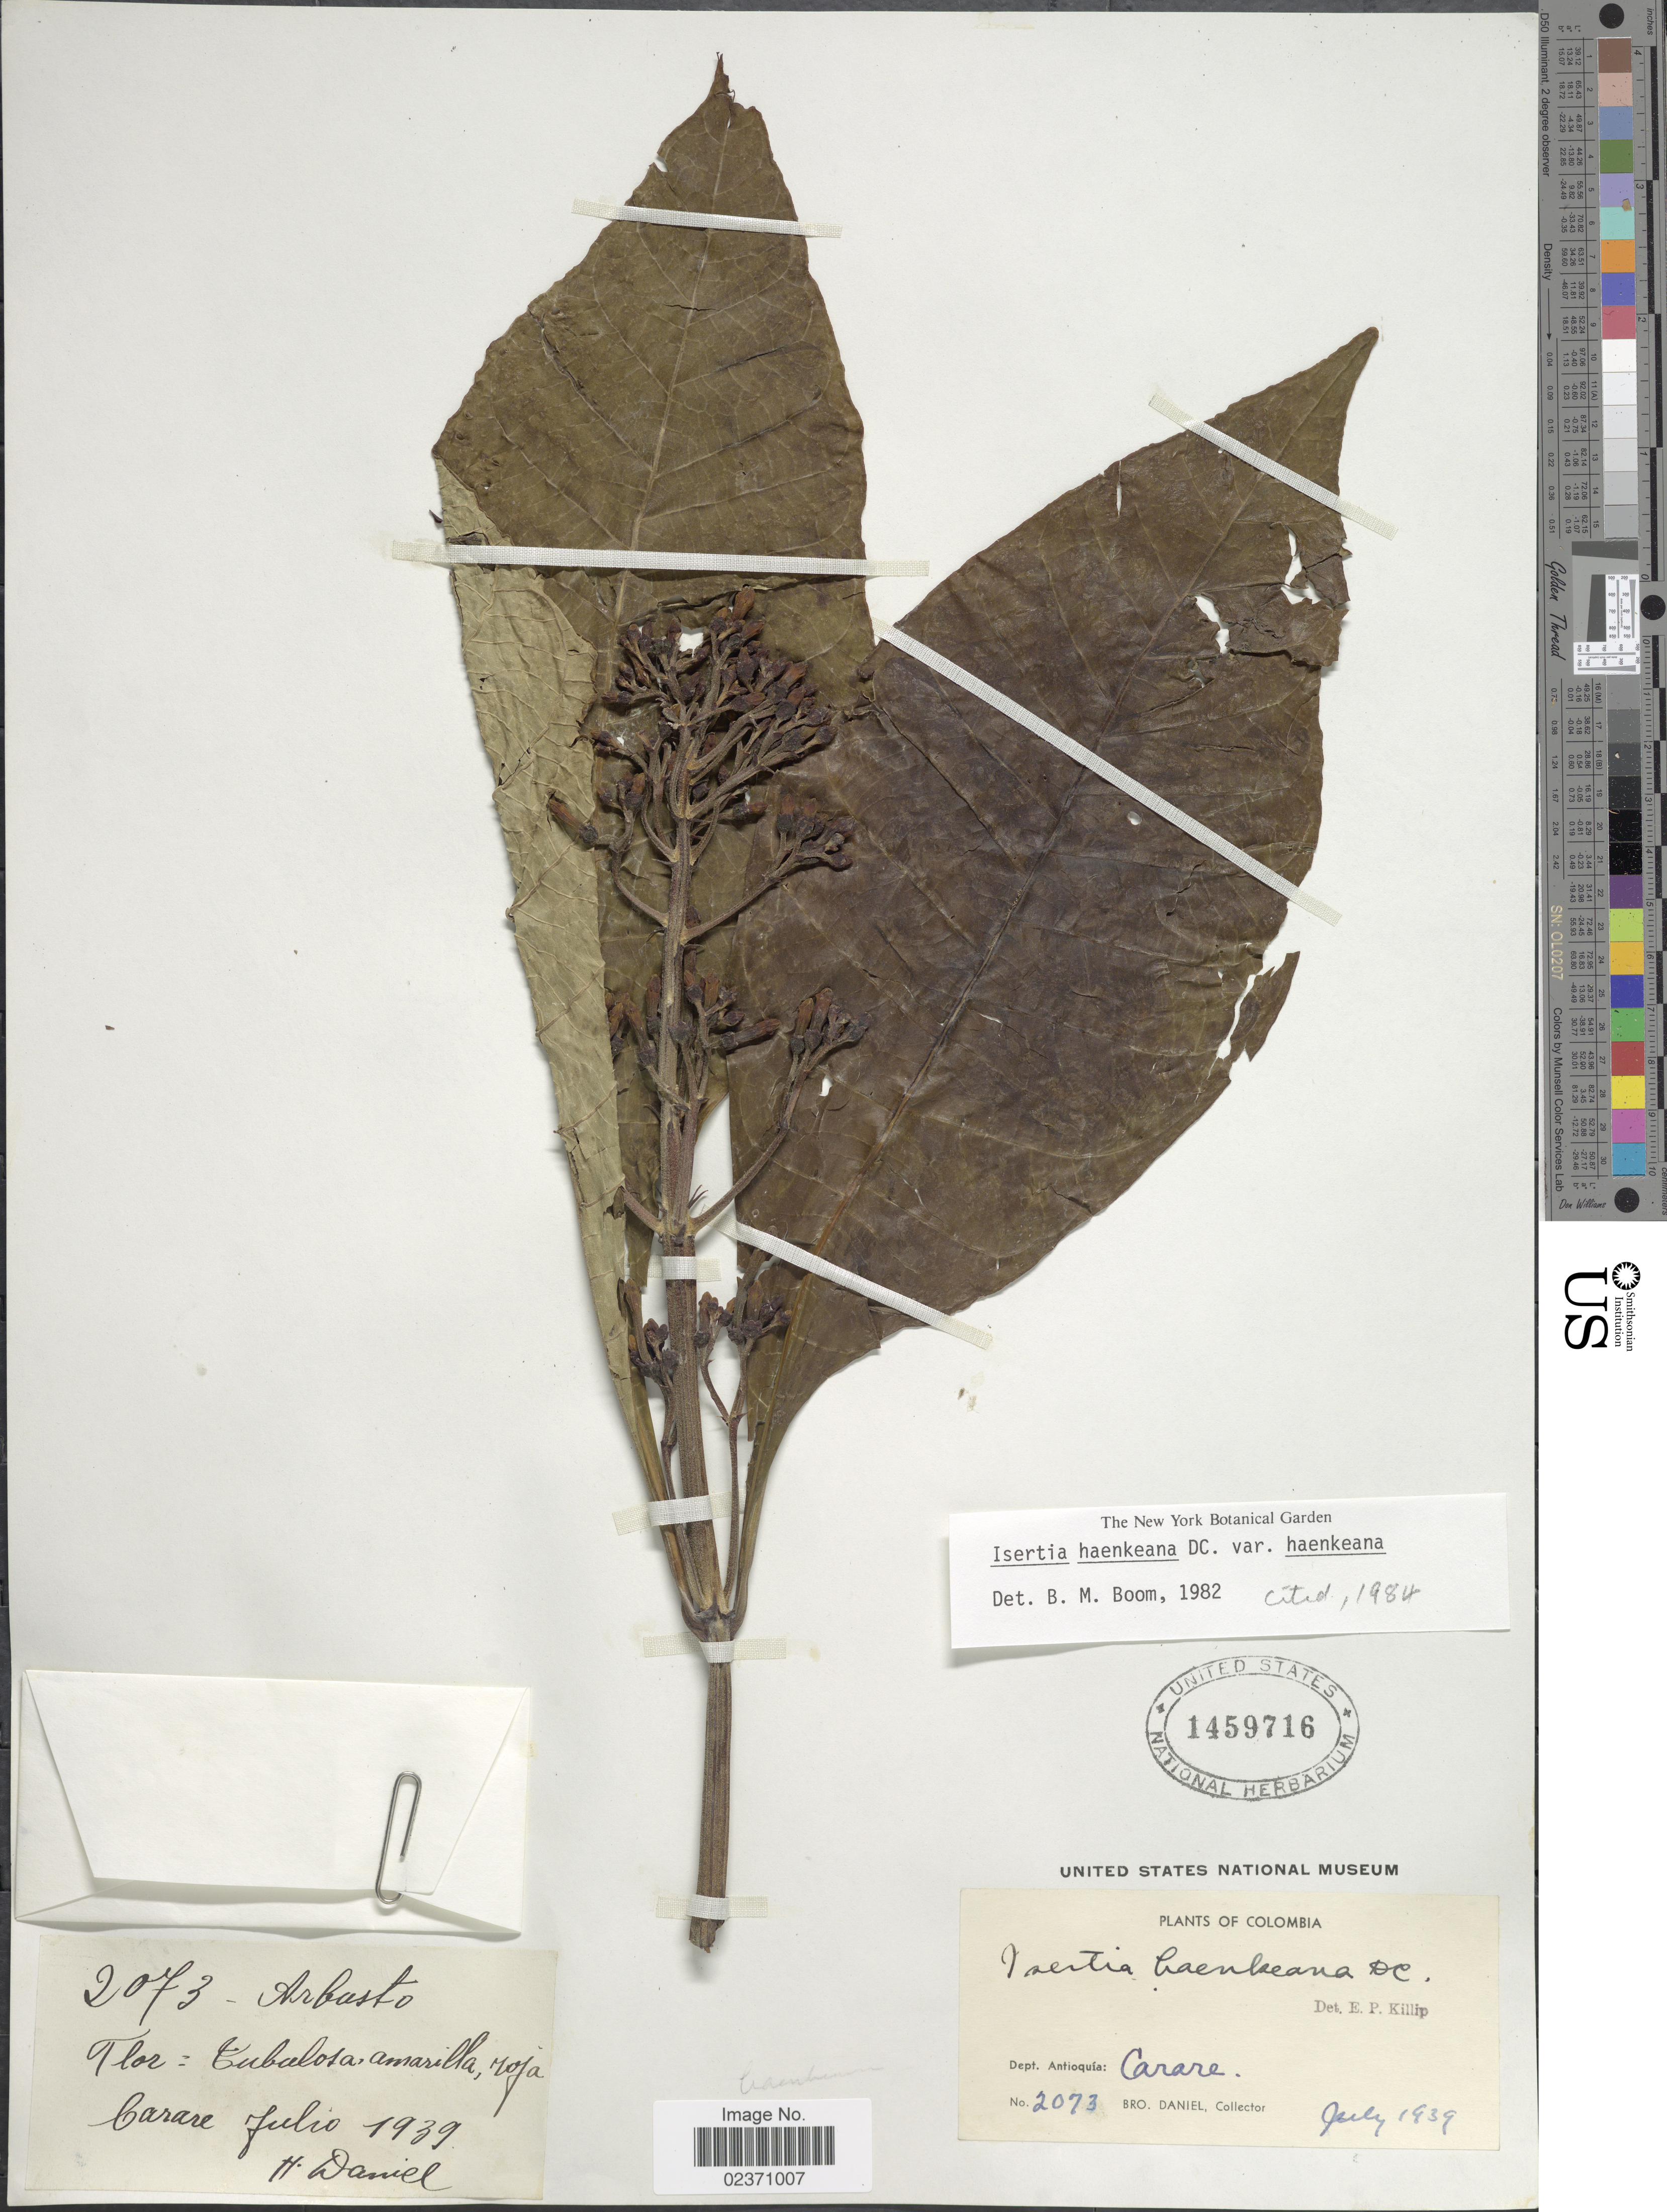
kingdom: Plantae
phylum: Tracheophyta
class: Magnoliopsida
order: Gentianales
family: Rubiaceae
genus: Isertia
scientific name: Isertia haenkeana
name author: DC.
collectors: Bro. Daniel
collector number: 2073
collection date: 1939-07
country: Colombia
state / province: Antioquia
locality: Carare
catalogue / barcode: US 1459716